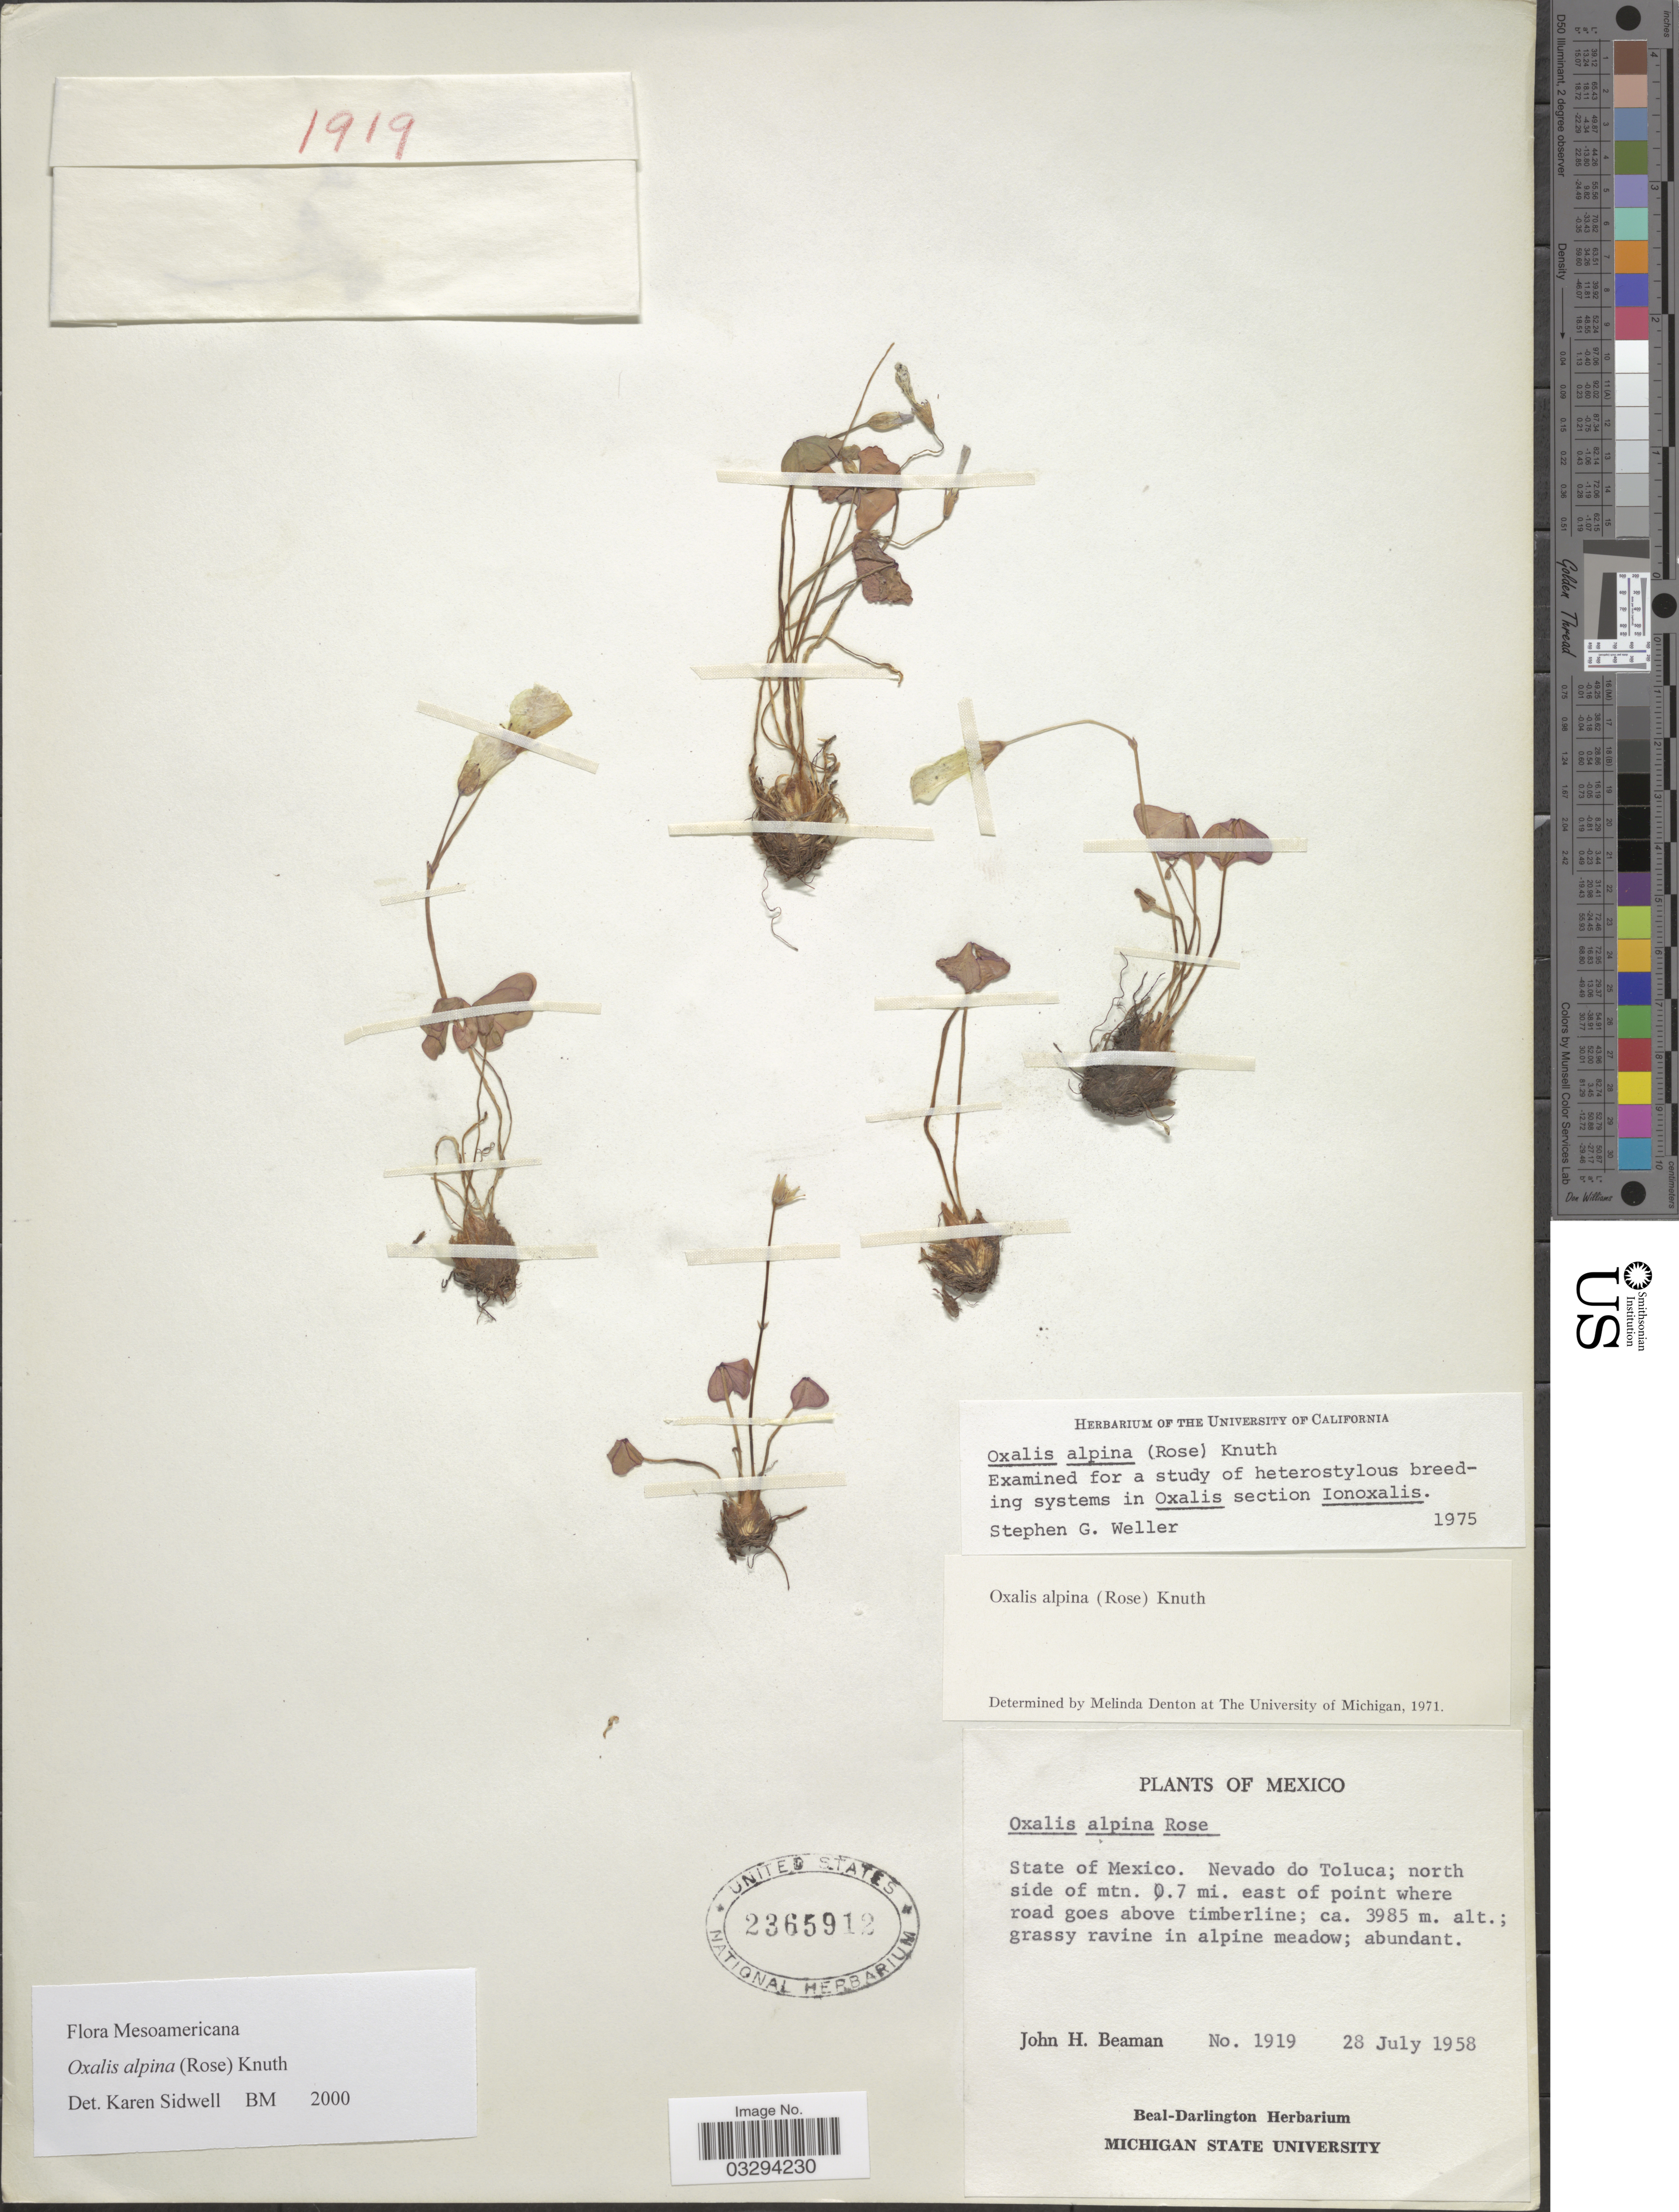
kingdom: Plantae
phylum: Tracheophyta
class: Magnoliopsida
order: Oxalidales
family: Oxalidaceae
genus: Oxalis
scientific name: Oxalis alpina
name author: (Rose) R. Knuth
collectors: J. H. Beaman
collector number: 1919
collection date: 1958-07-28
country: Mexico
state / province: México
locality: Nevado de Toluca; north side of mtn. 0.7 mi. east of point where road goad above timberline.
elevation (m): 3985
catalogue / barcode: US 2365912